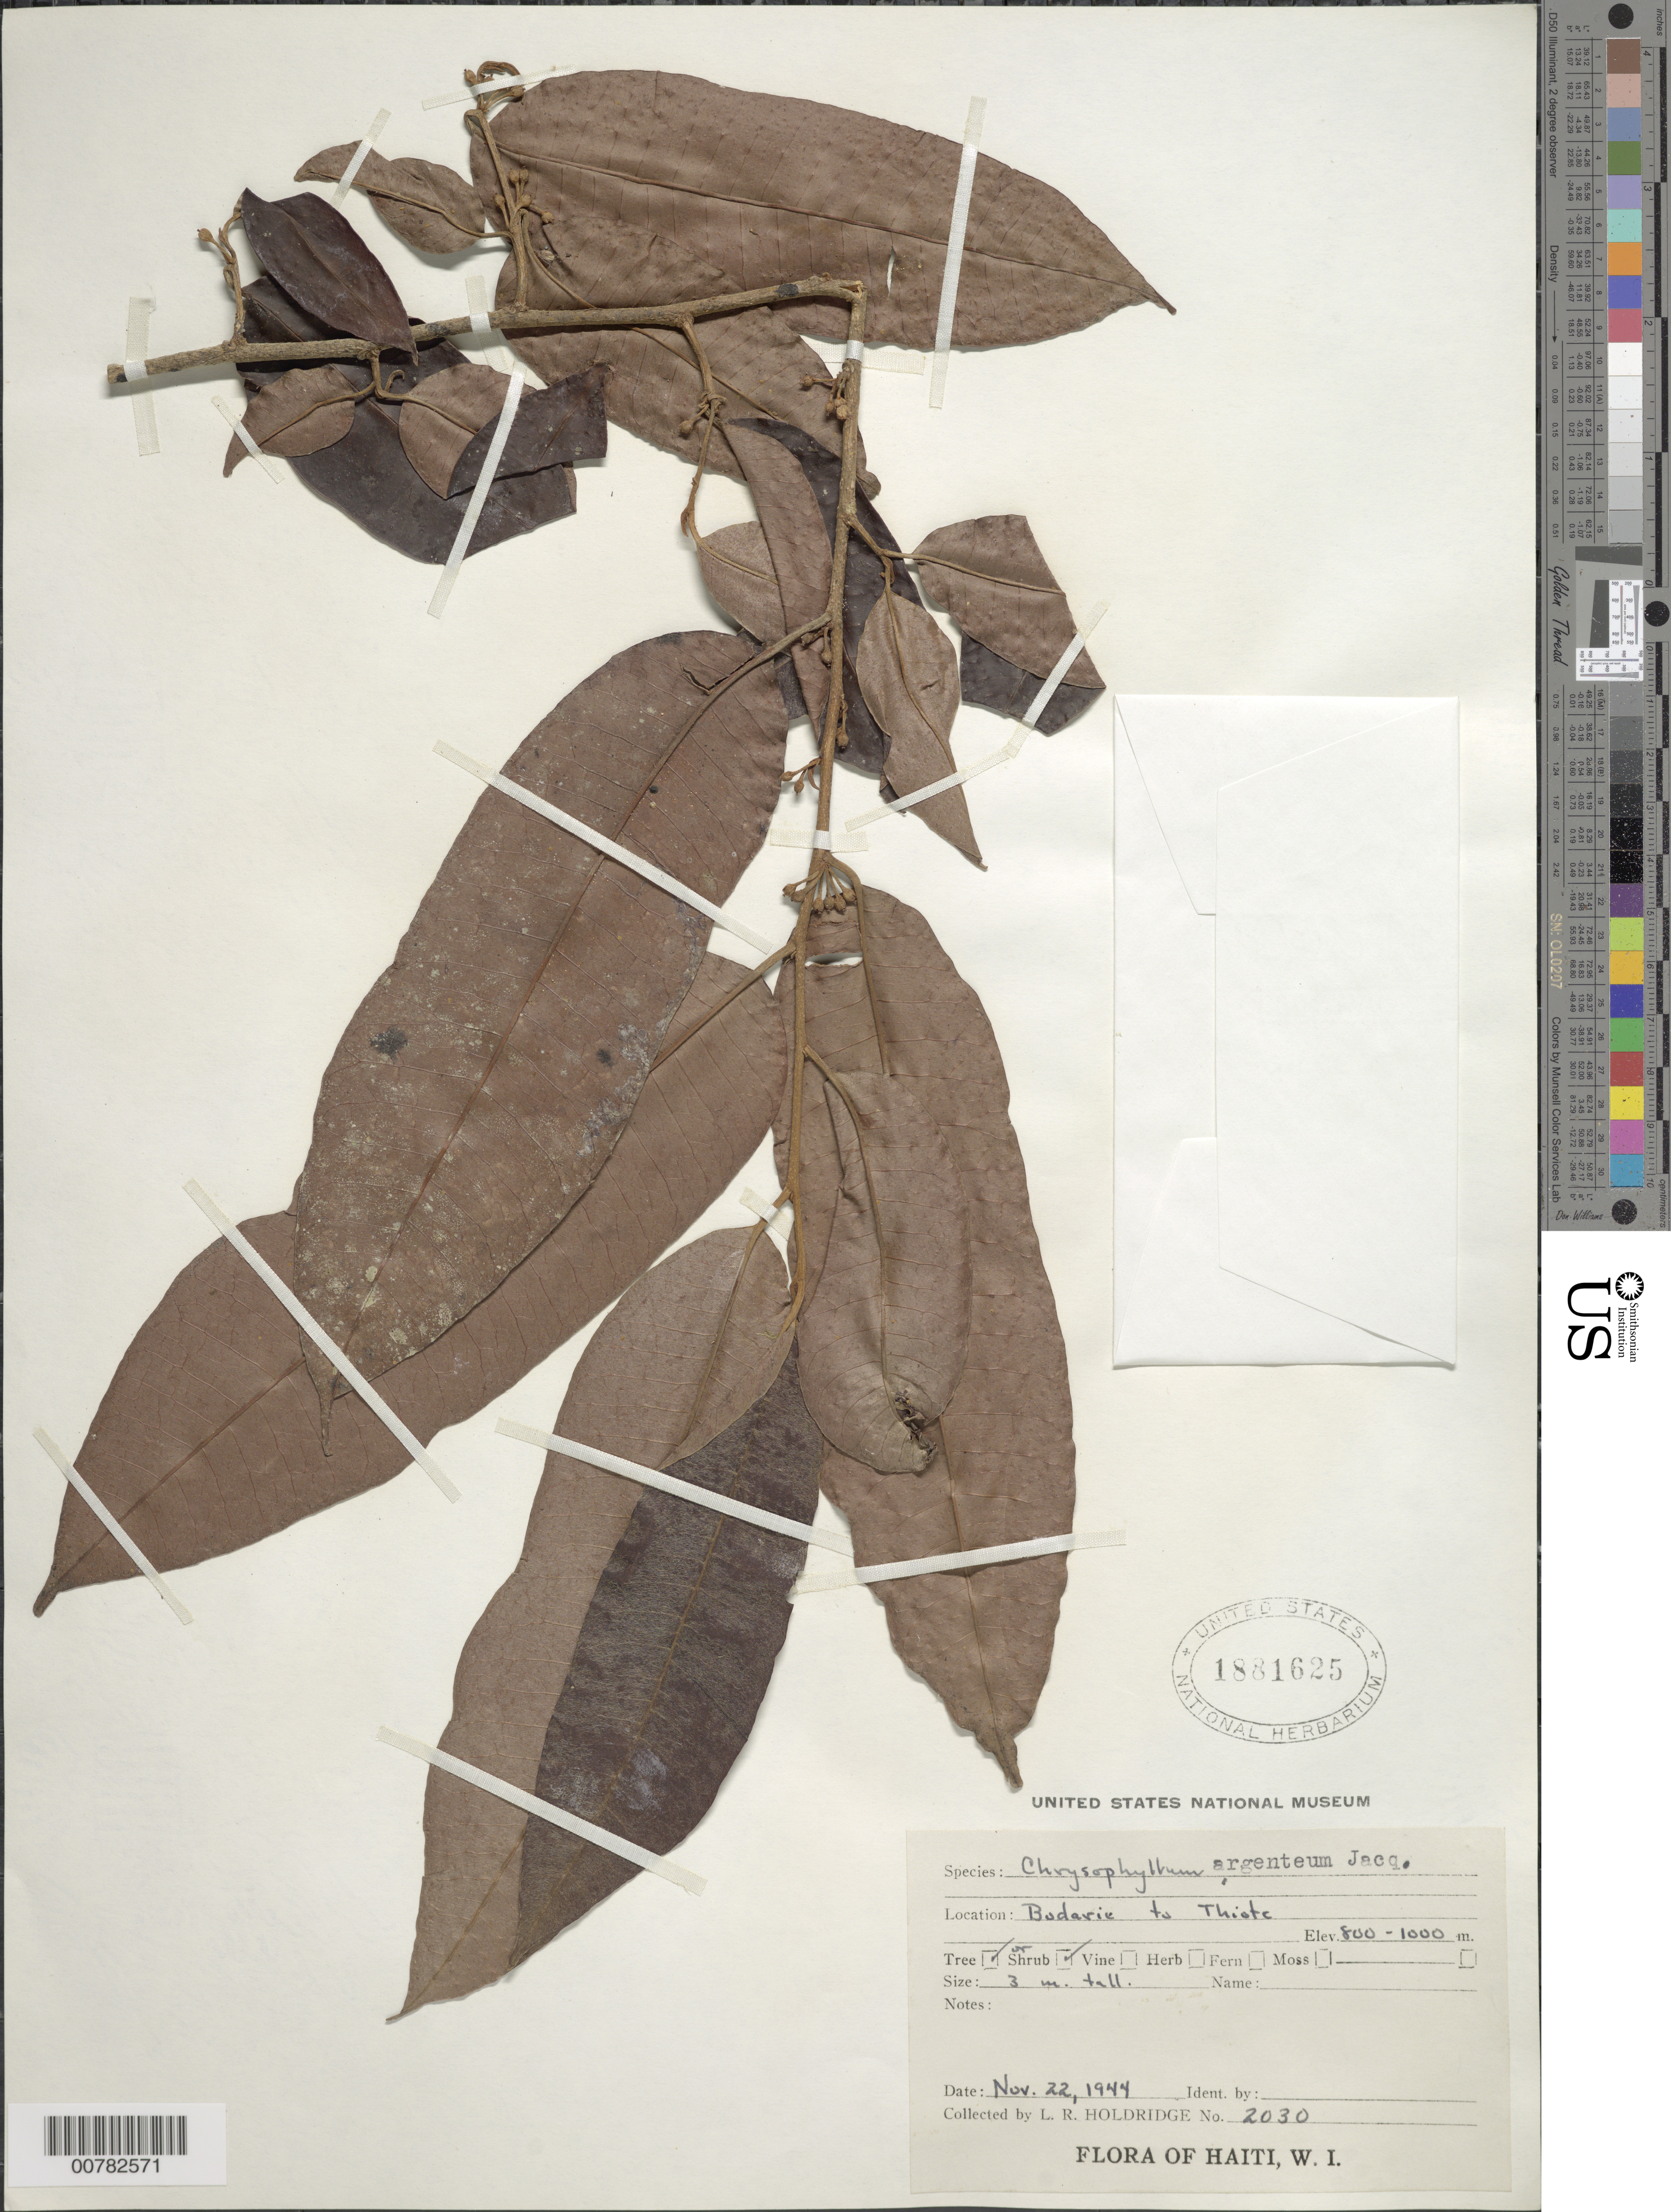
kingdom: Plantae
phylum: Tracheophyta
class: Magnoliopsida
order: Ericales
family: Sapotaceae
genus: Chrysophyllum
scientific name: Chrysophyllum argenteum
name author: Jacq.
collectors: L. Holdridge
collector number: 2030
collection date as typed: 22 Nov 1944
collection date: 1944-11-22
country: Haiti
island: Hispaniola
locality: Boderie to Thiote.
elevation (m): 800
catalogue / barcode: US 1881625